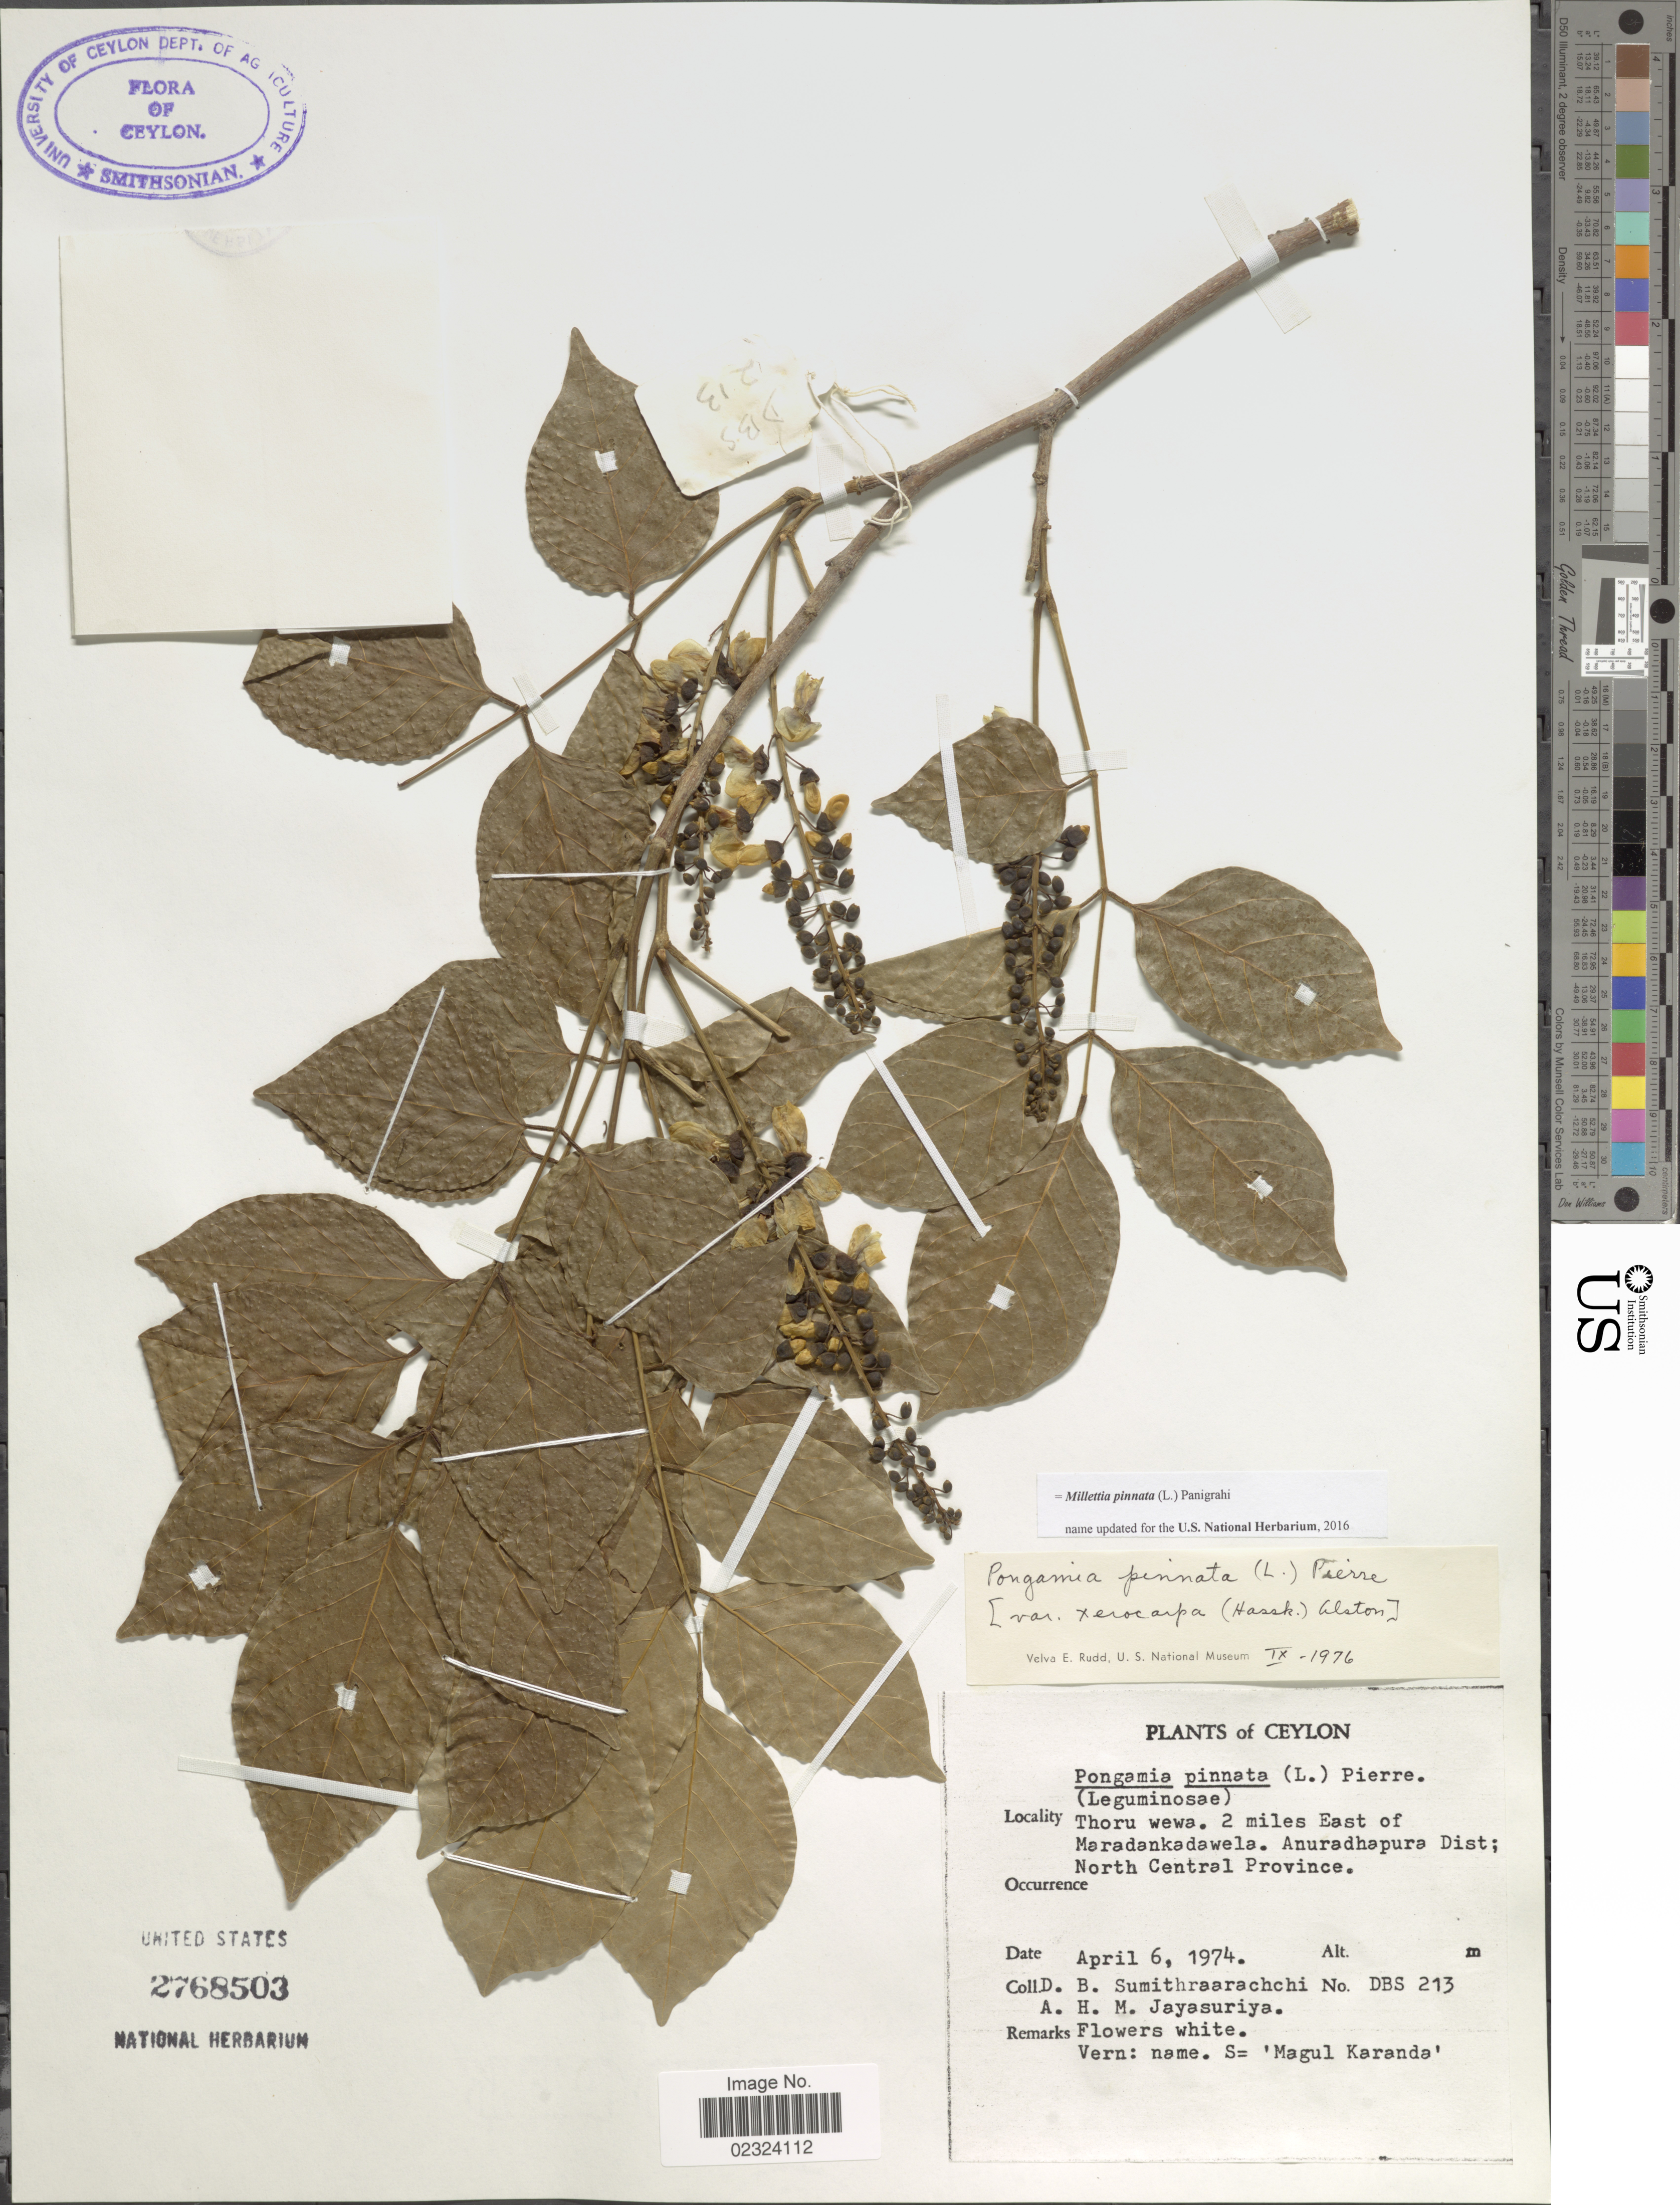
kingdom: Plantae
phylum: Tracheophyta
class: Magnoliopsida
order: Fabales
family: Fabaceae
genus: Millettia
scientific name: Millettia pinnata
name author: (L.) Panigrahi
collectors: B. Sumithraarachchi & A. H. Jayasuriya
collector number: DBS213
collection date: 1974-04-06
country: Sri Lanka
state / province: North Central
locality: Ceylon. Thoru wewa. 2 miles East of Maradankadawela. Anuradhapura Dist; North Central Province.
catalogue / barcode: US 2768503